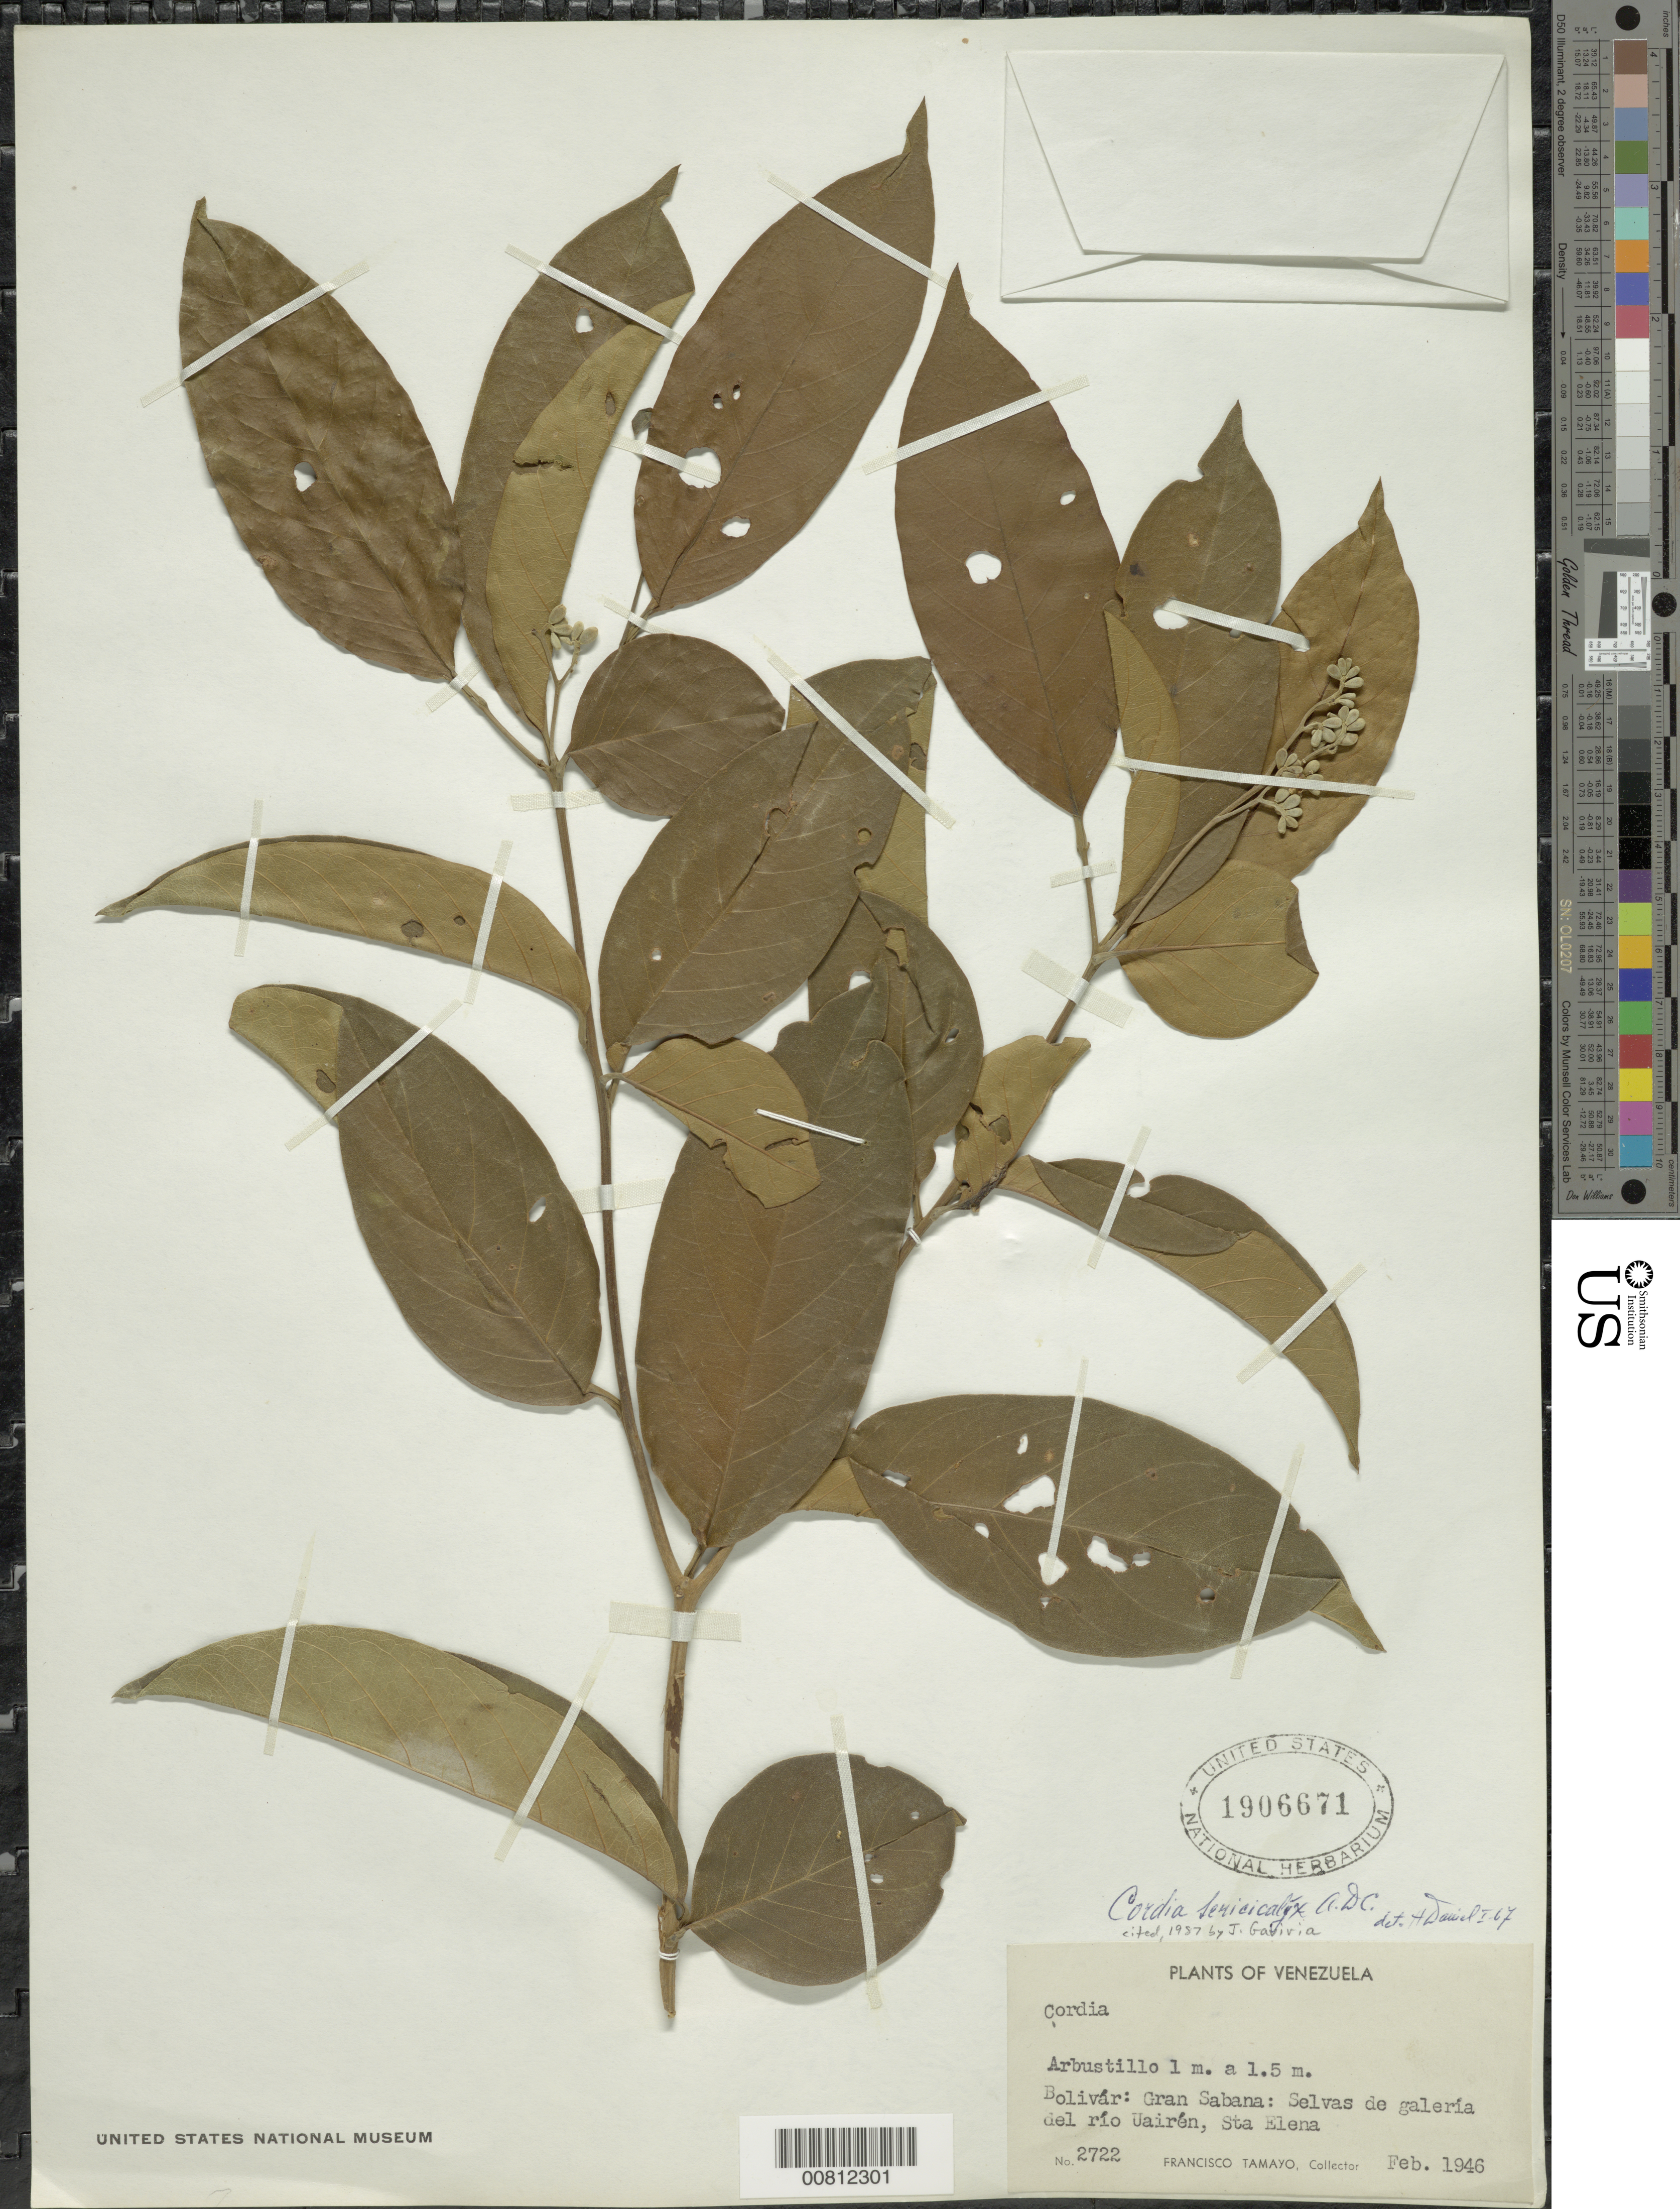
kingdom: Plantae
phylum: Tracheophyta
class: Magnoliopsida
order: Boraginales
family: Cordiaceae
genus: Cordia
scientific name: Cordia sericicalyx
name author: DC.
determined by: Gaviria, J. C.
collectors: F. Tamayo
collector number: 2722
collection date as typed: Feb-46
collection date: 1946-02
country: Venezuela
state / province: Bolívar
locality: Gran Sabana, Sta. Elena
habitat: Selvas de galeria del rio Uairen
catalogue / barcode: US 1906671